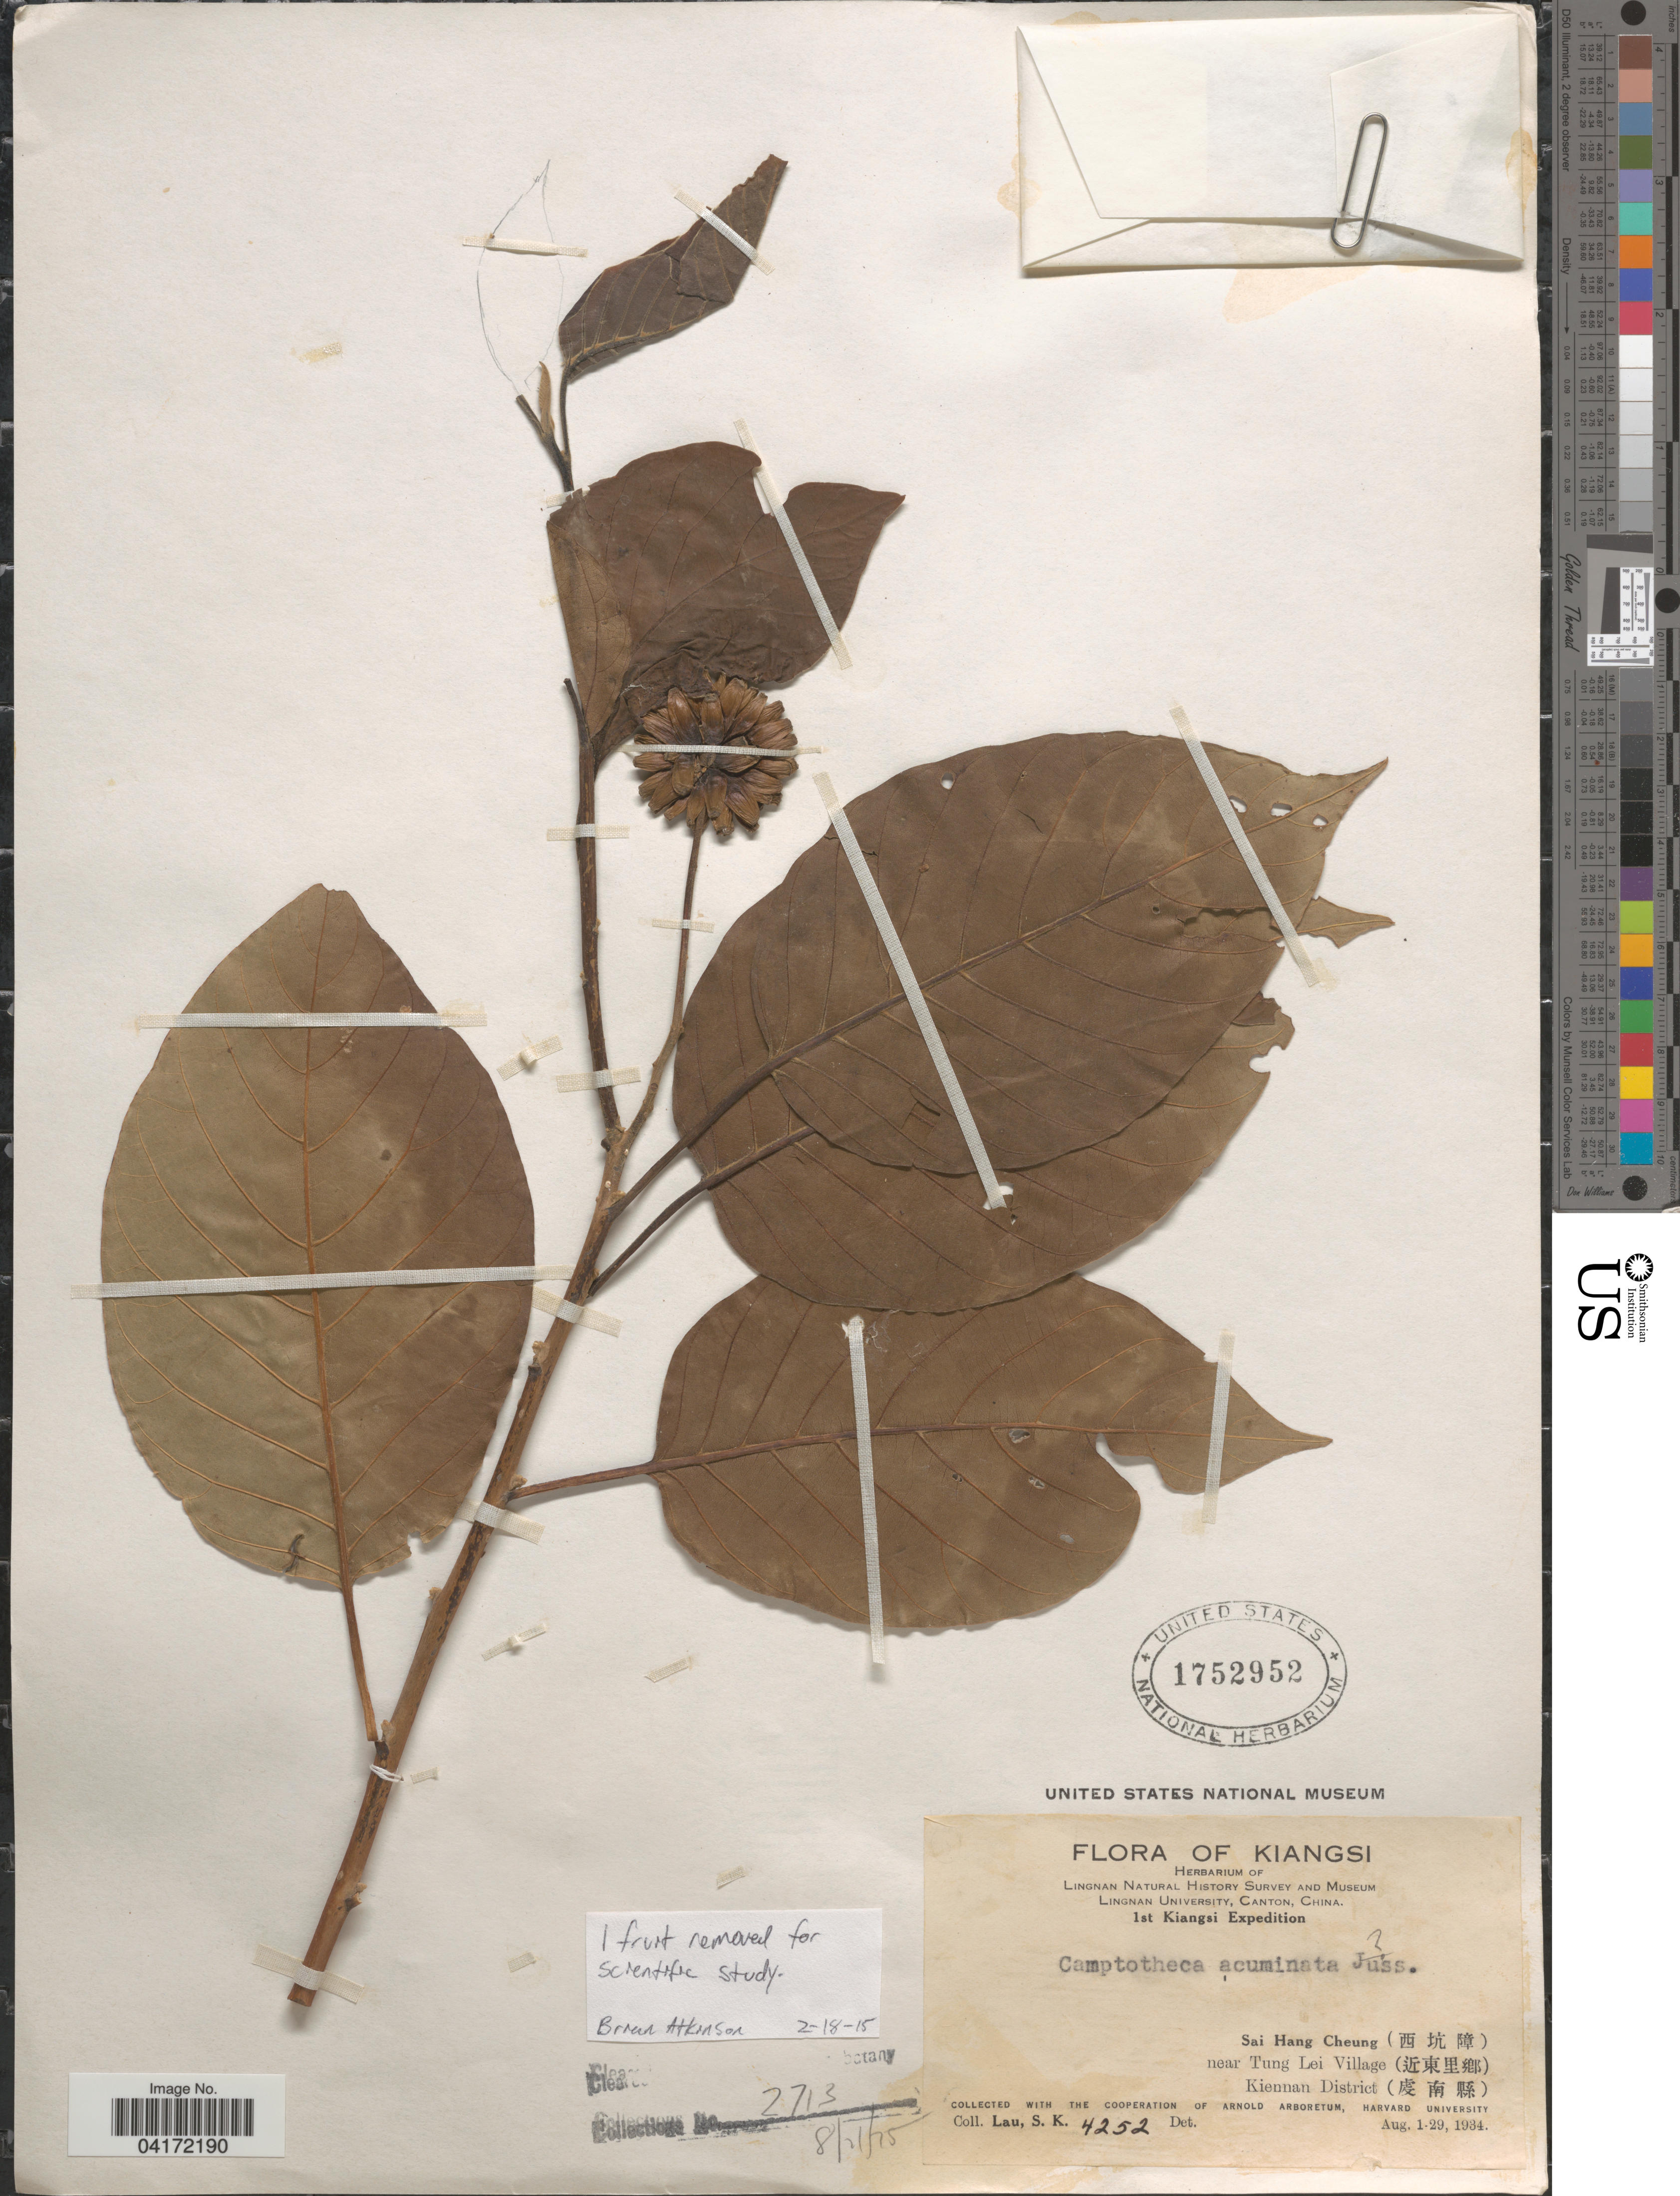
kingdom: Plantae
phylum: Tracheophyta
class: Magnoliopsida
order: Cornales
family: Nyssaceae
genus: Camptotheca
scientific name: Camptotheca acuminata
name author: Decne.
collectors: S. K. Lau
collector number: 4252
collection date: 1934-08-01/1934-08-29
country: China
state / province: Jiangxi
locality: Kiangsi. 1st Kiangsi Expedition. Sai Hang Cheung (X) near Tung Lei Village (X) Kiennan District (X).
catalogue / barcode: US 1752952